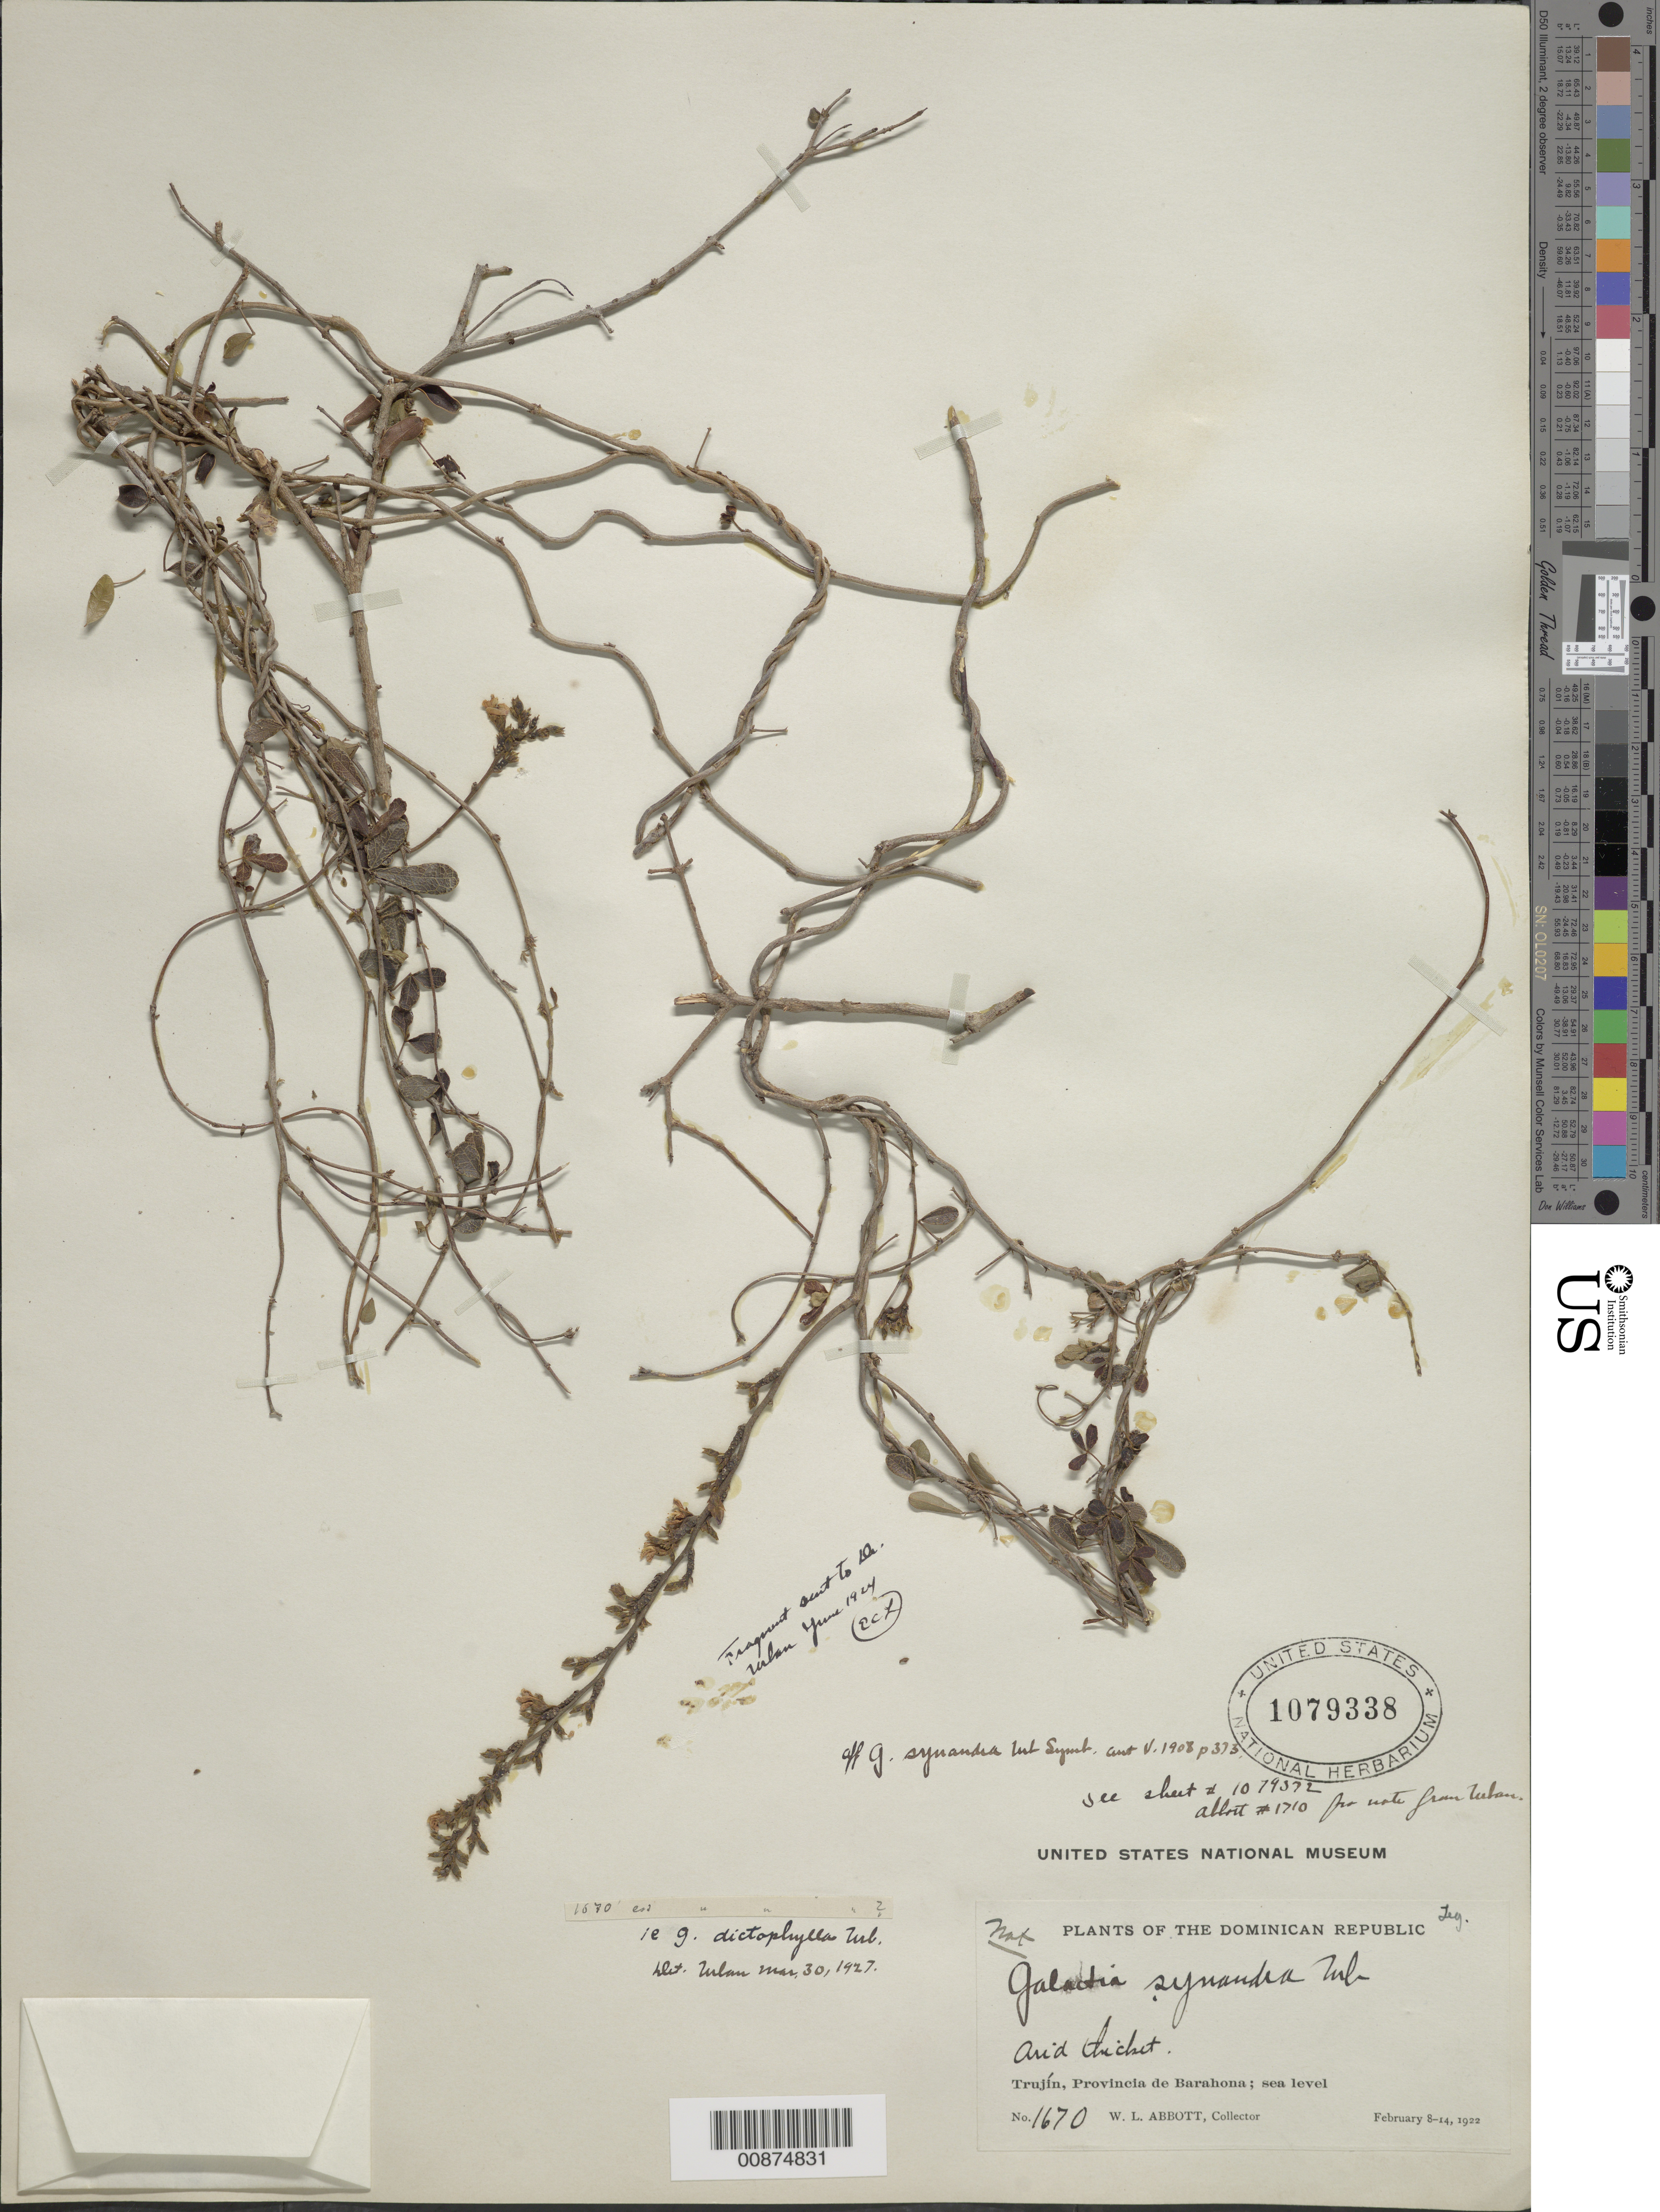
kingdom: Plantae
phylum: Tracheophyta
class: Magnoliopsida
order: Fabales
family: Fabaceae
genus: Galactia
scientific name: Galactia dictyophylla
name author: Urb.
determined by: Urban, Ignatz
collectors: W. L. Abbott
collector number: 1670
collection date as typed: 08 Feb 1922 to 14 Feb 1922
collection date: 1922-02-08/1922-02-14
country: Dominican Republic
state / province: Barahona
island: Hispaniola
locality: Trujín.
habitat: Arid thicket.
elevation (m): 0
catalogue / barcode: US 1079338